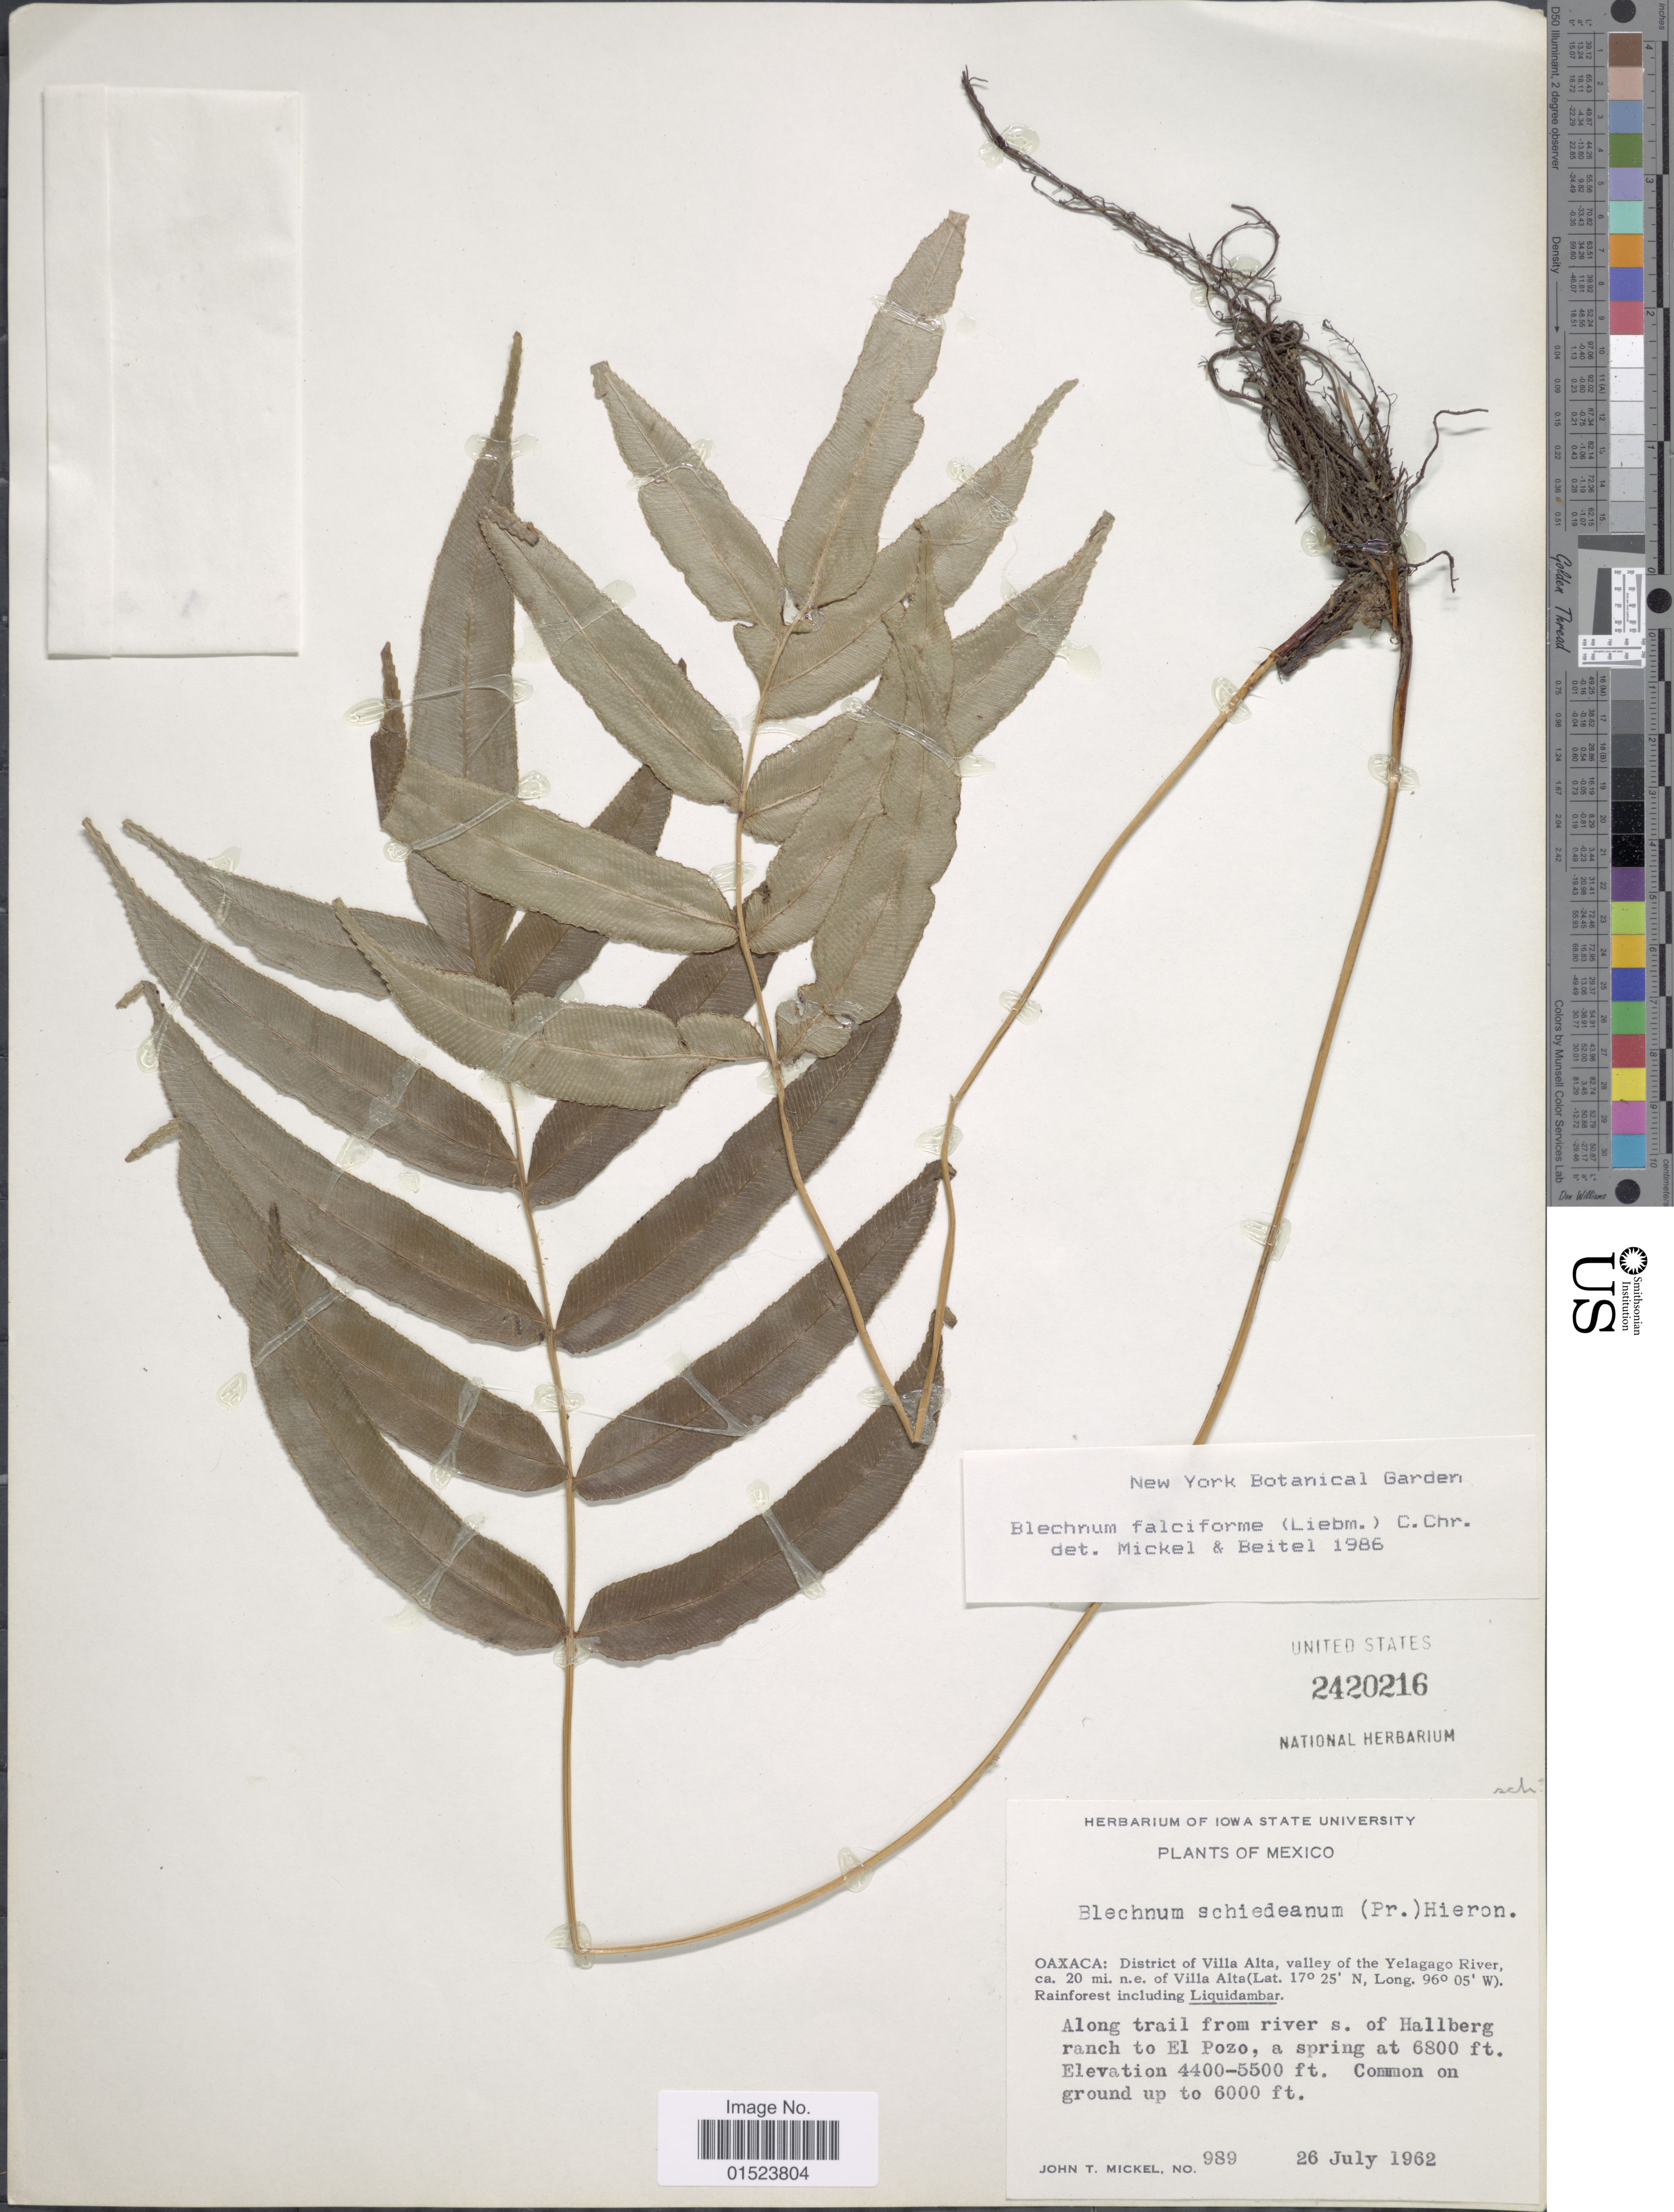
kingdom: Plantae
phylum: Tracheophyta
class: Polypodiopsida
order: Polypodiales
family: Blechnaceae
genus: Blechnum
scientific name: Blechnum falciforme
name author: (Liebm.) C. Chr.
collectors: J. T. Mickel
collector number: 989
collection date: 1962-07-26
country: Mexico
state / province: Oaxaca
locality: District of Villa Alta, valley of the Yelagago River, ca. 20 mi. n.e. of Villa Alta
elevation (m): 1341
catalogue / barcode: US 2420216